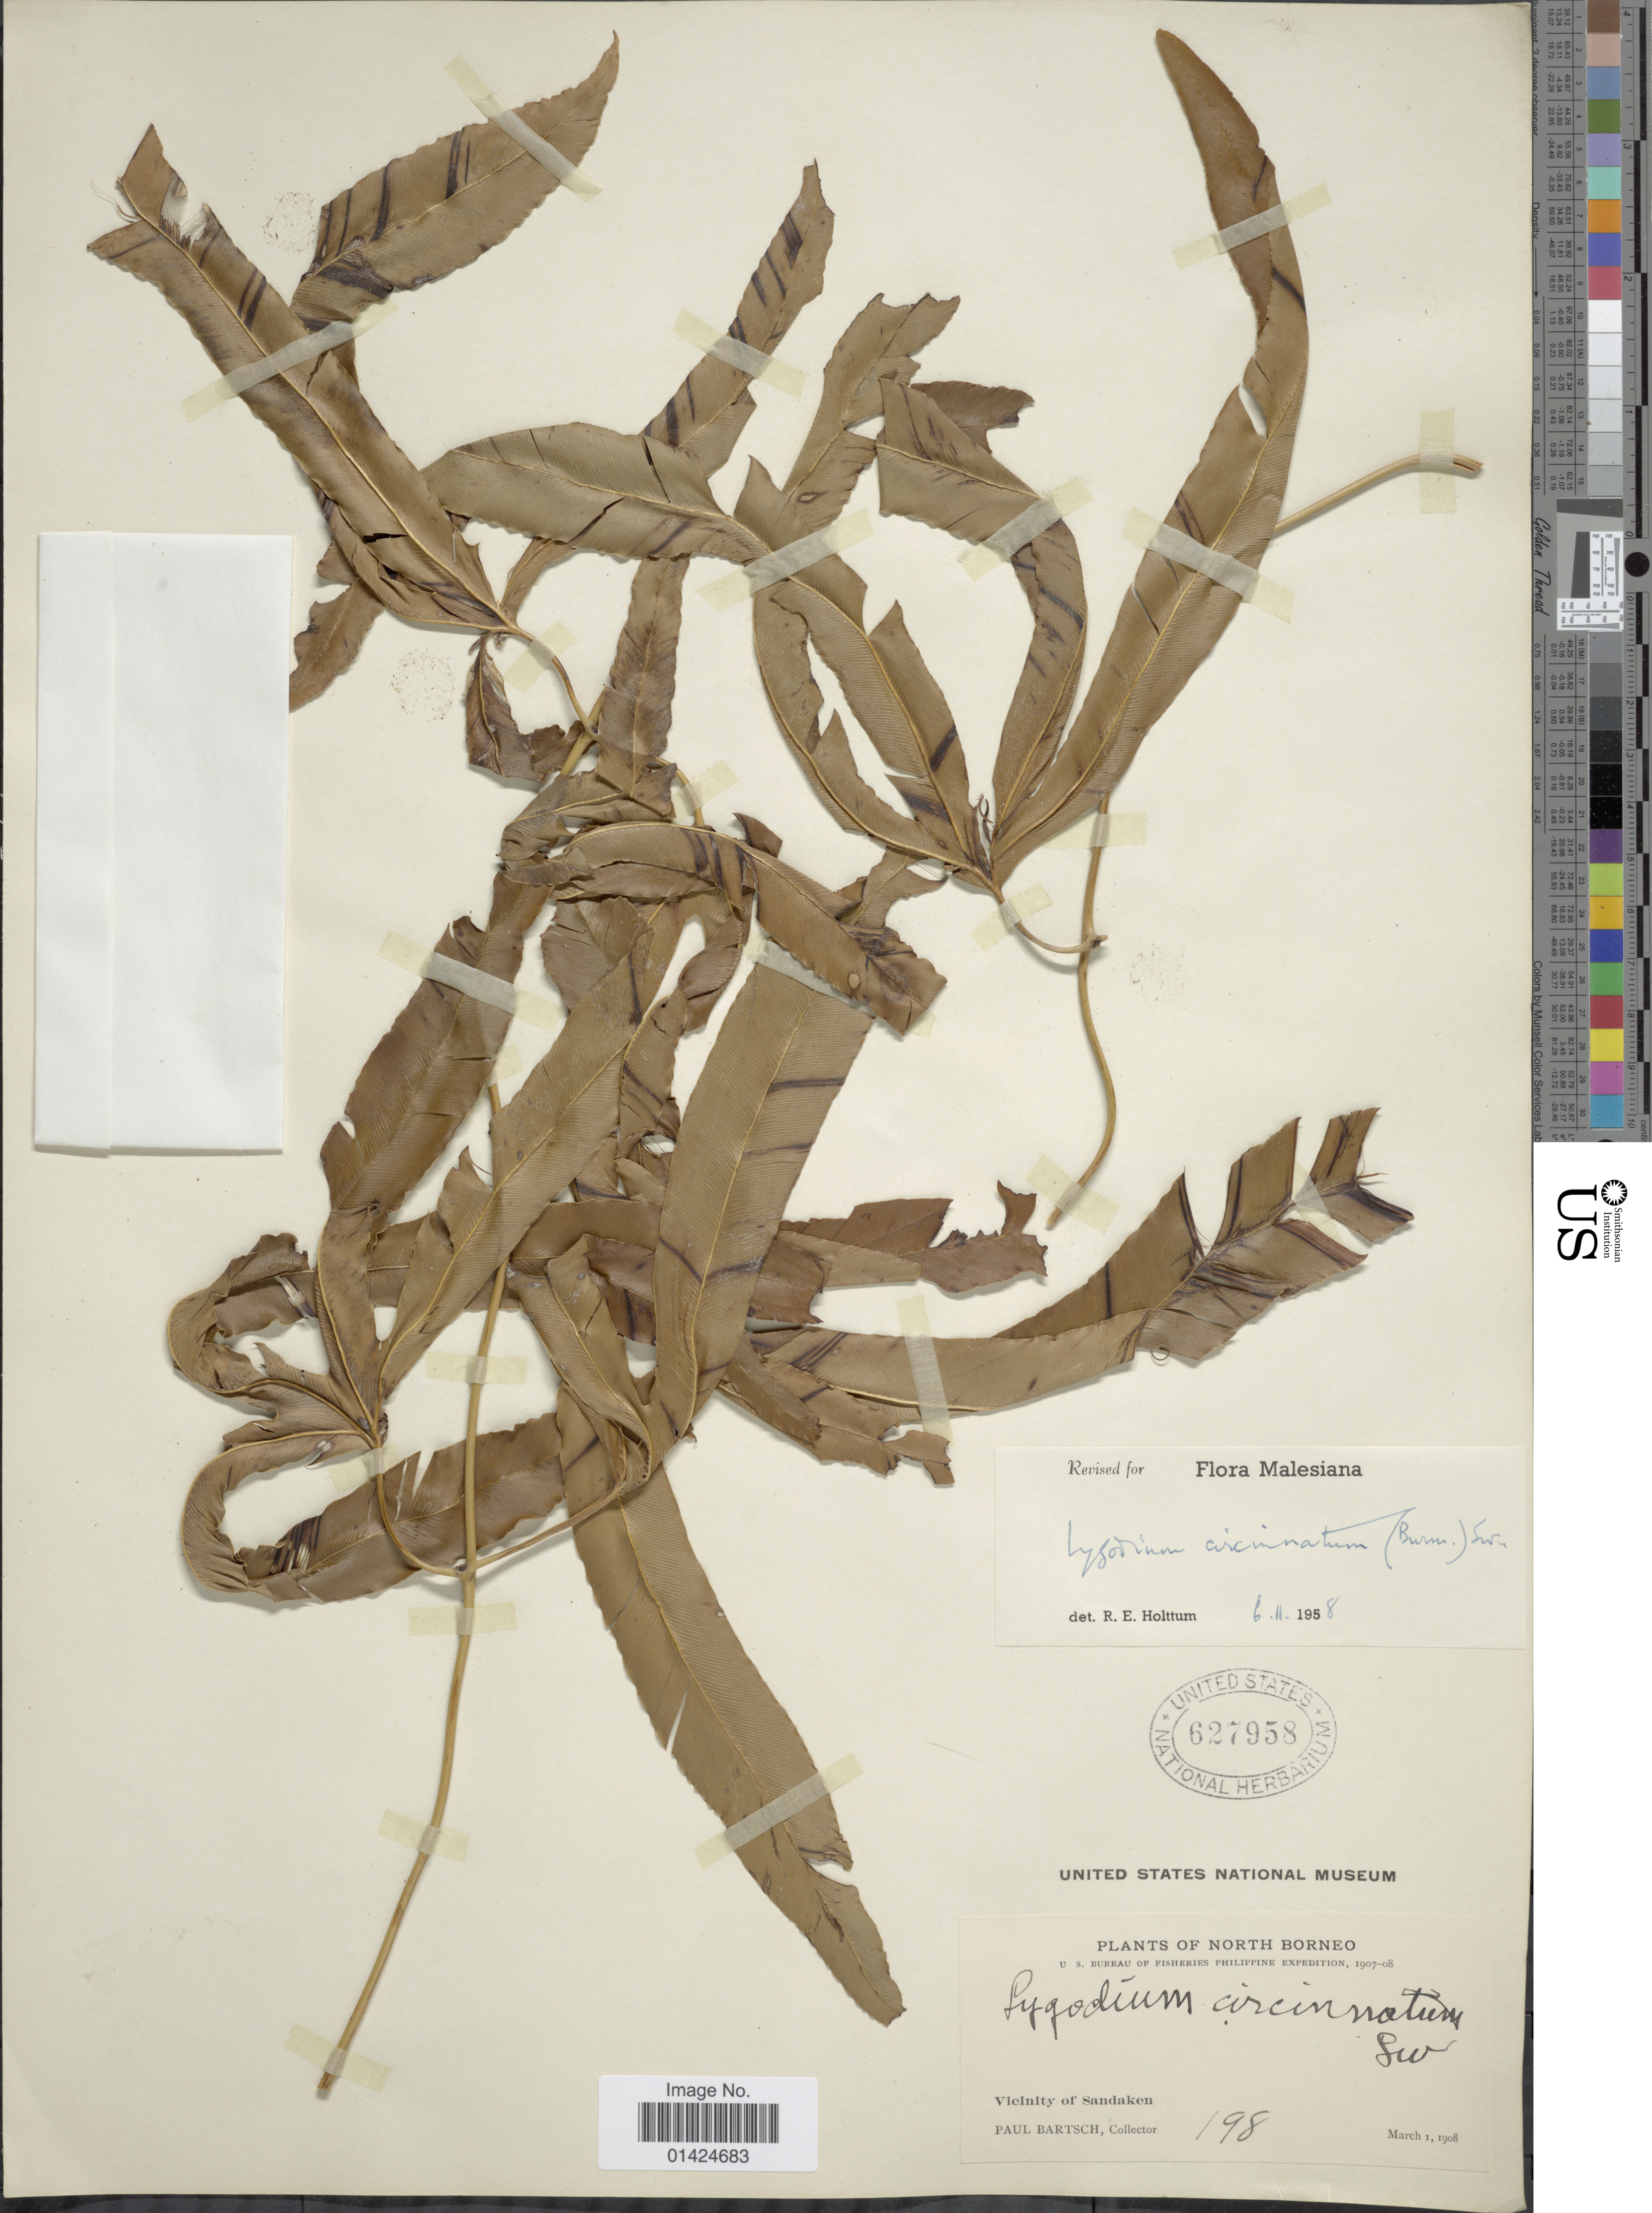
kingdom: Plantae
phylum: Tracheophyta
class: Polypodiopsida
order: Schizaeales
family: Lygodiaceae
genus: Lygodium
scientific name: Lygodium circinnatum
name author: (Burm. f.) Sw.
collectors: P. Bartsch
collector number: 198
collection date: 1908-03-01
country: Malaysia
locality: North Borneo, Vicinity of Sandakan.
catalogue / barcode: US 627958